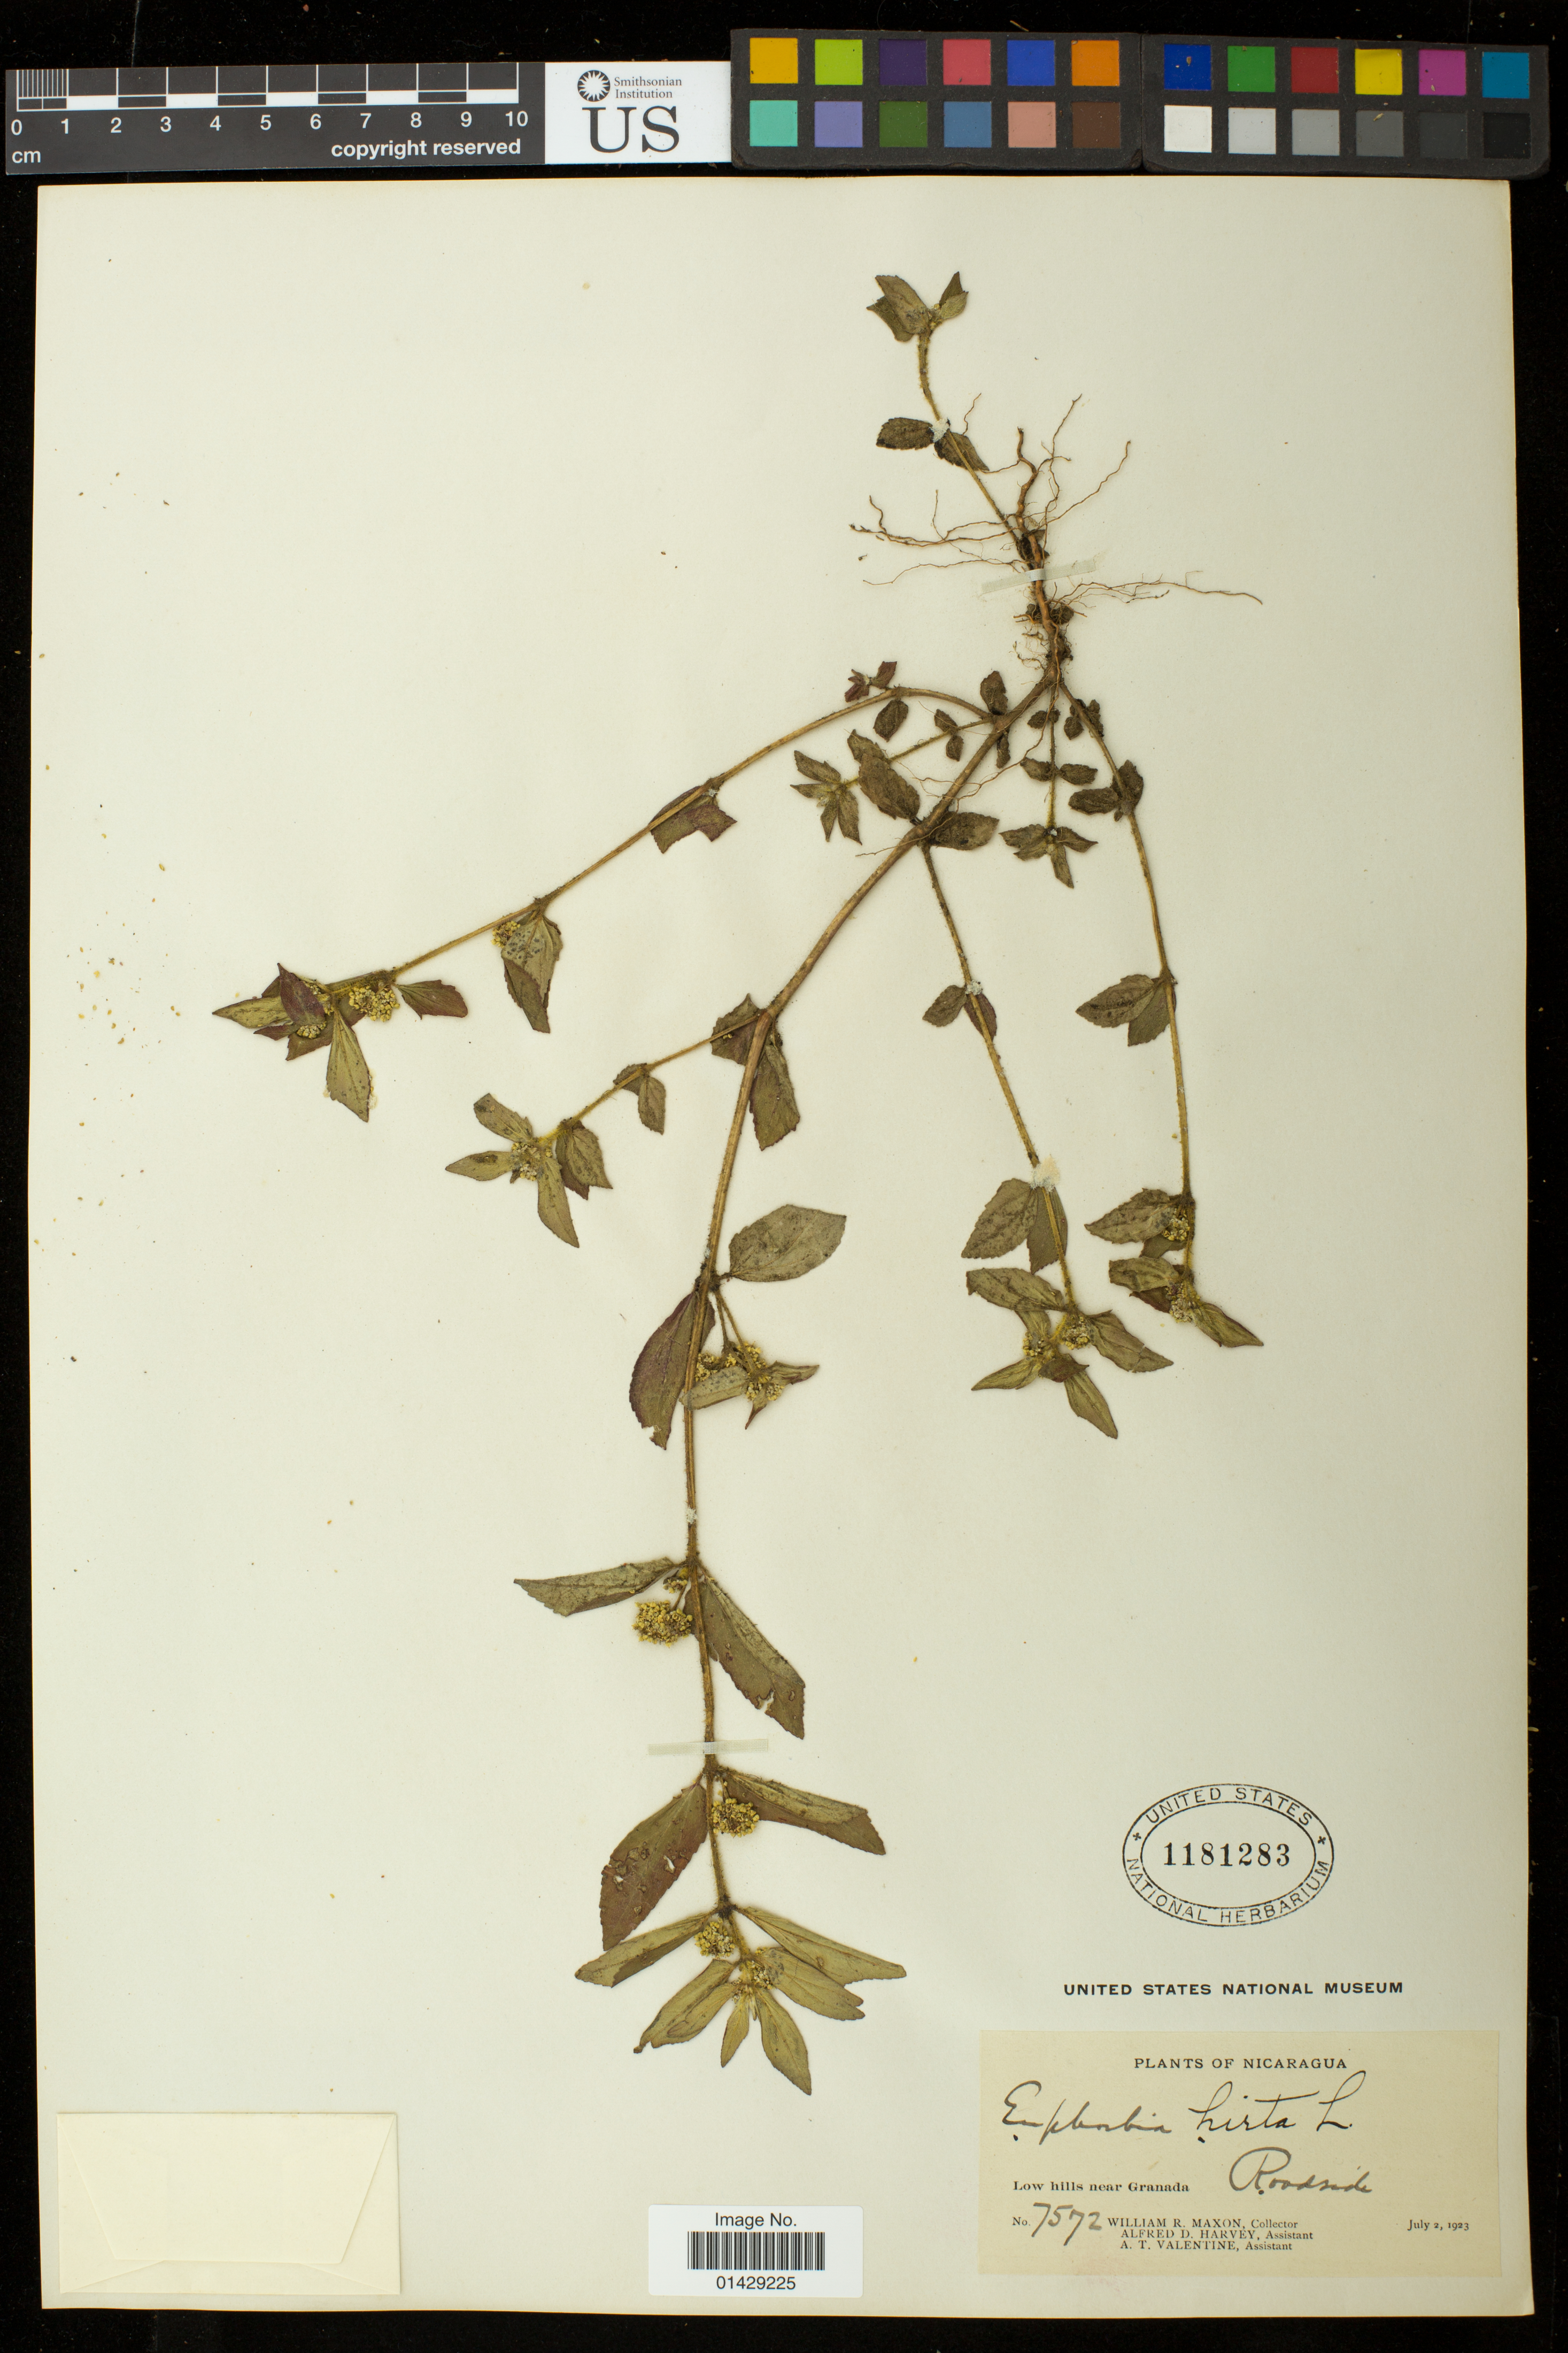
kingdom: Plantae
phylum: Tracheophyta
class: Magnoliopsida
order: Malpighiales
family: Euphorbiaceae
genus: Euphorbia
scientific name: Euphorbia hirta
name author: L.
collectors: W. R. Maxon, A. D. Harvey & A. Valentine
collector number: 7572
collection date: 1923-07-02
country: Nicaragua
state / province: Granada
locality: Low hills near Granada. Roadside.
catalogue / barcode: US 1181283